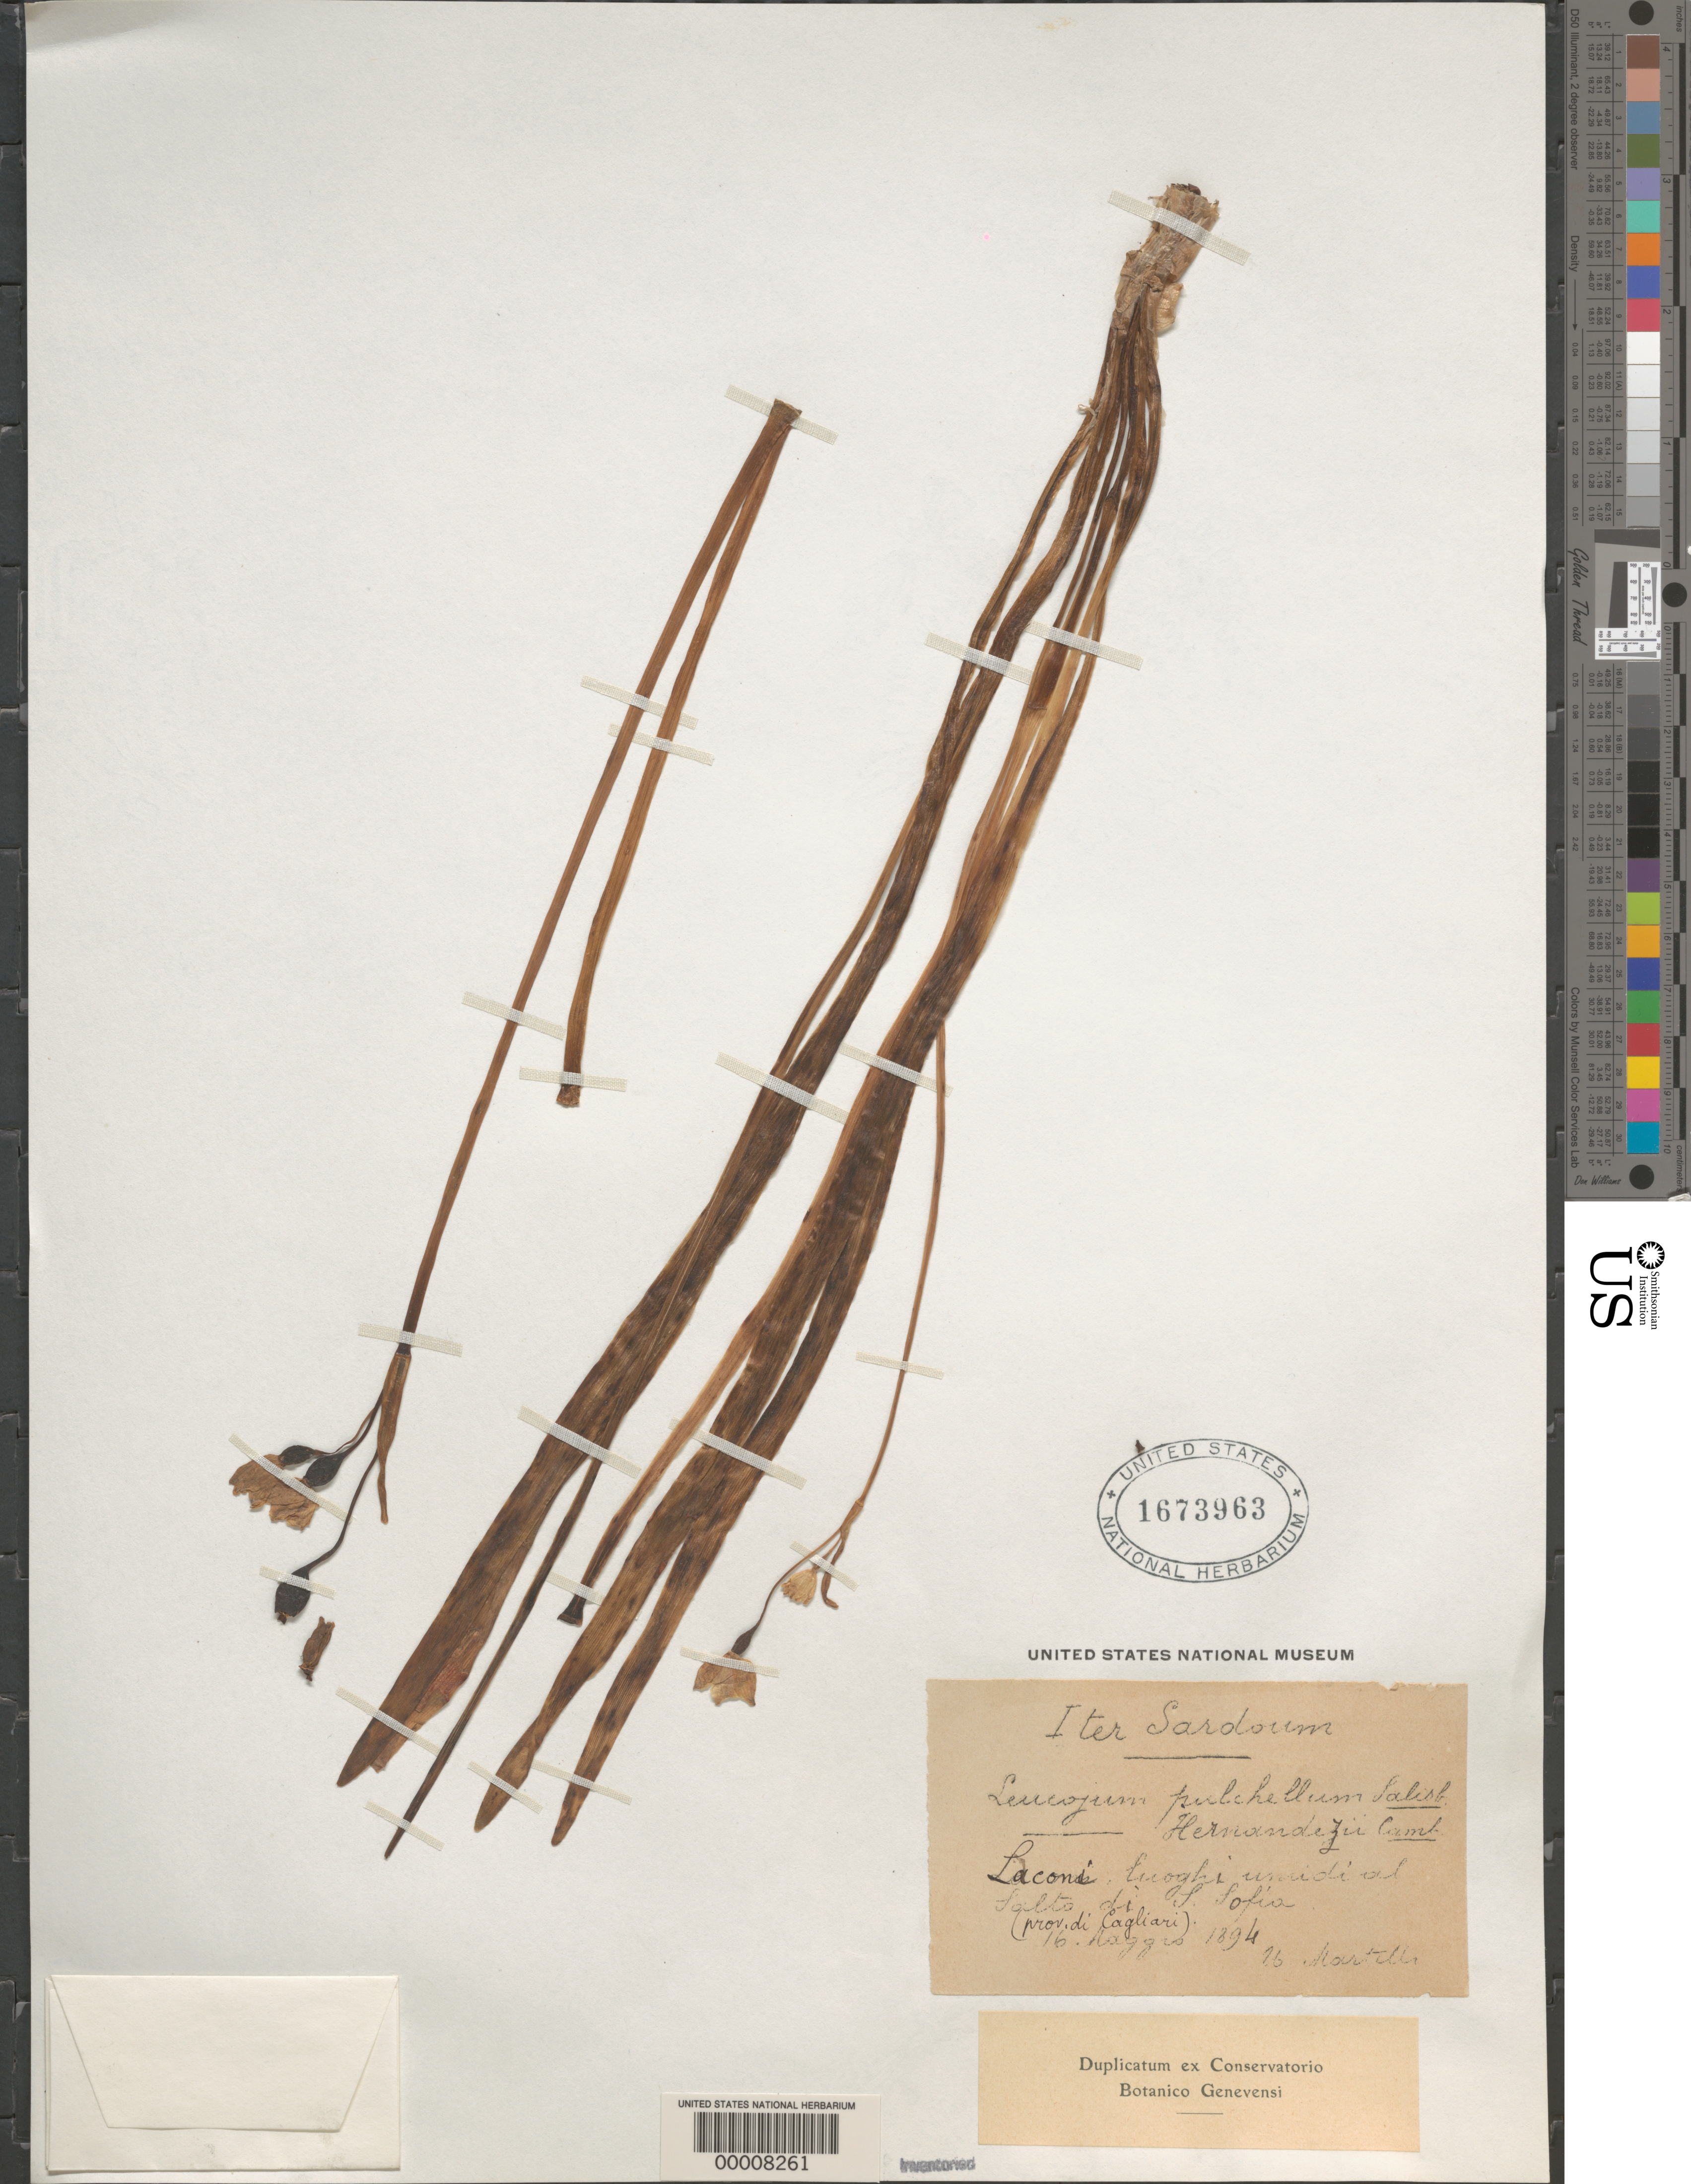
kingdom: Plantae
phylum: Tracheophyta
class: Liliopsida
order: Asparagales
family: Amaryllidaceae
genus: Leucojum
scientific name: Leucojum pulchellum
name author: Salisb.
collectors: U. Martelli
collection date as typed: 16 May 1894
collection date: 1894-05-16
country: Italy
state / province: Sardegna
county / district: Cagliari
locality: Salto di s. sofia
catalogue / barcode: US 1673963